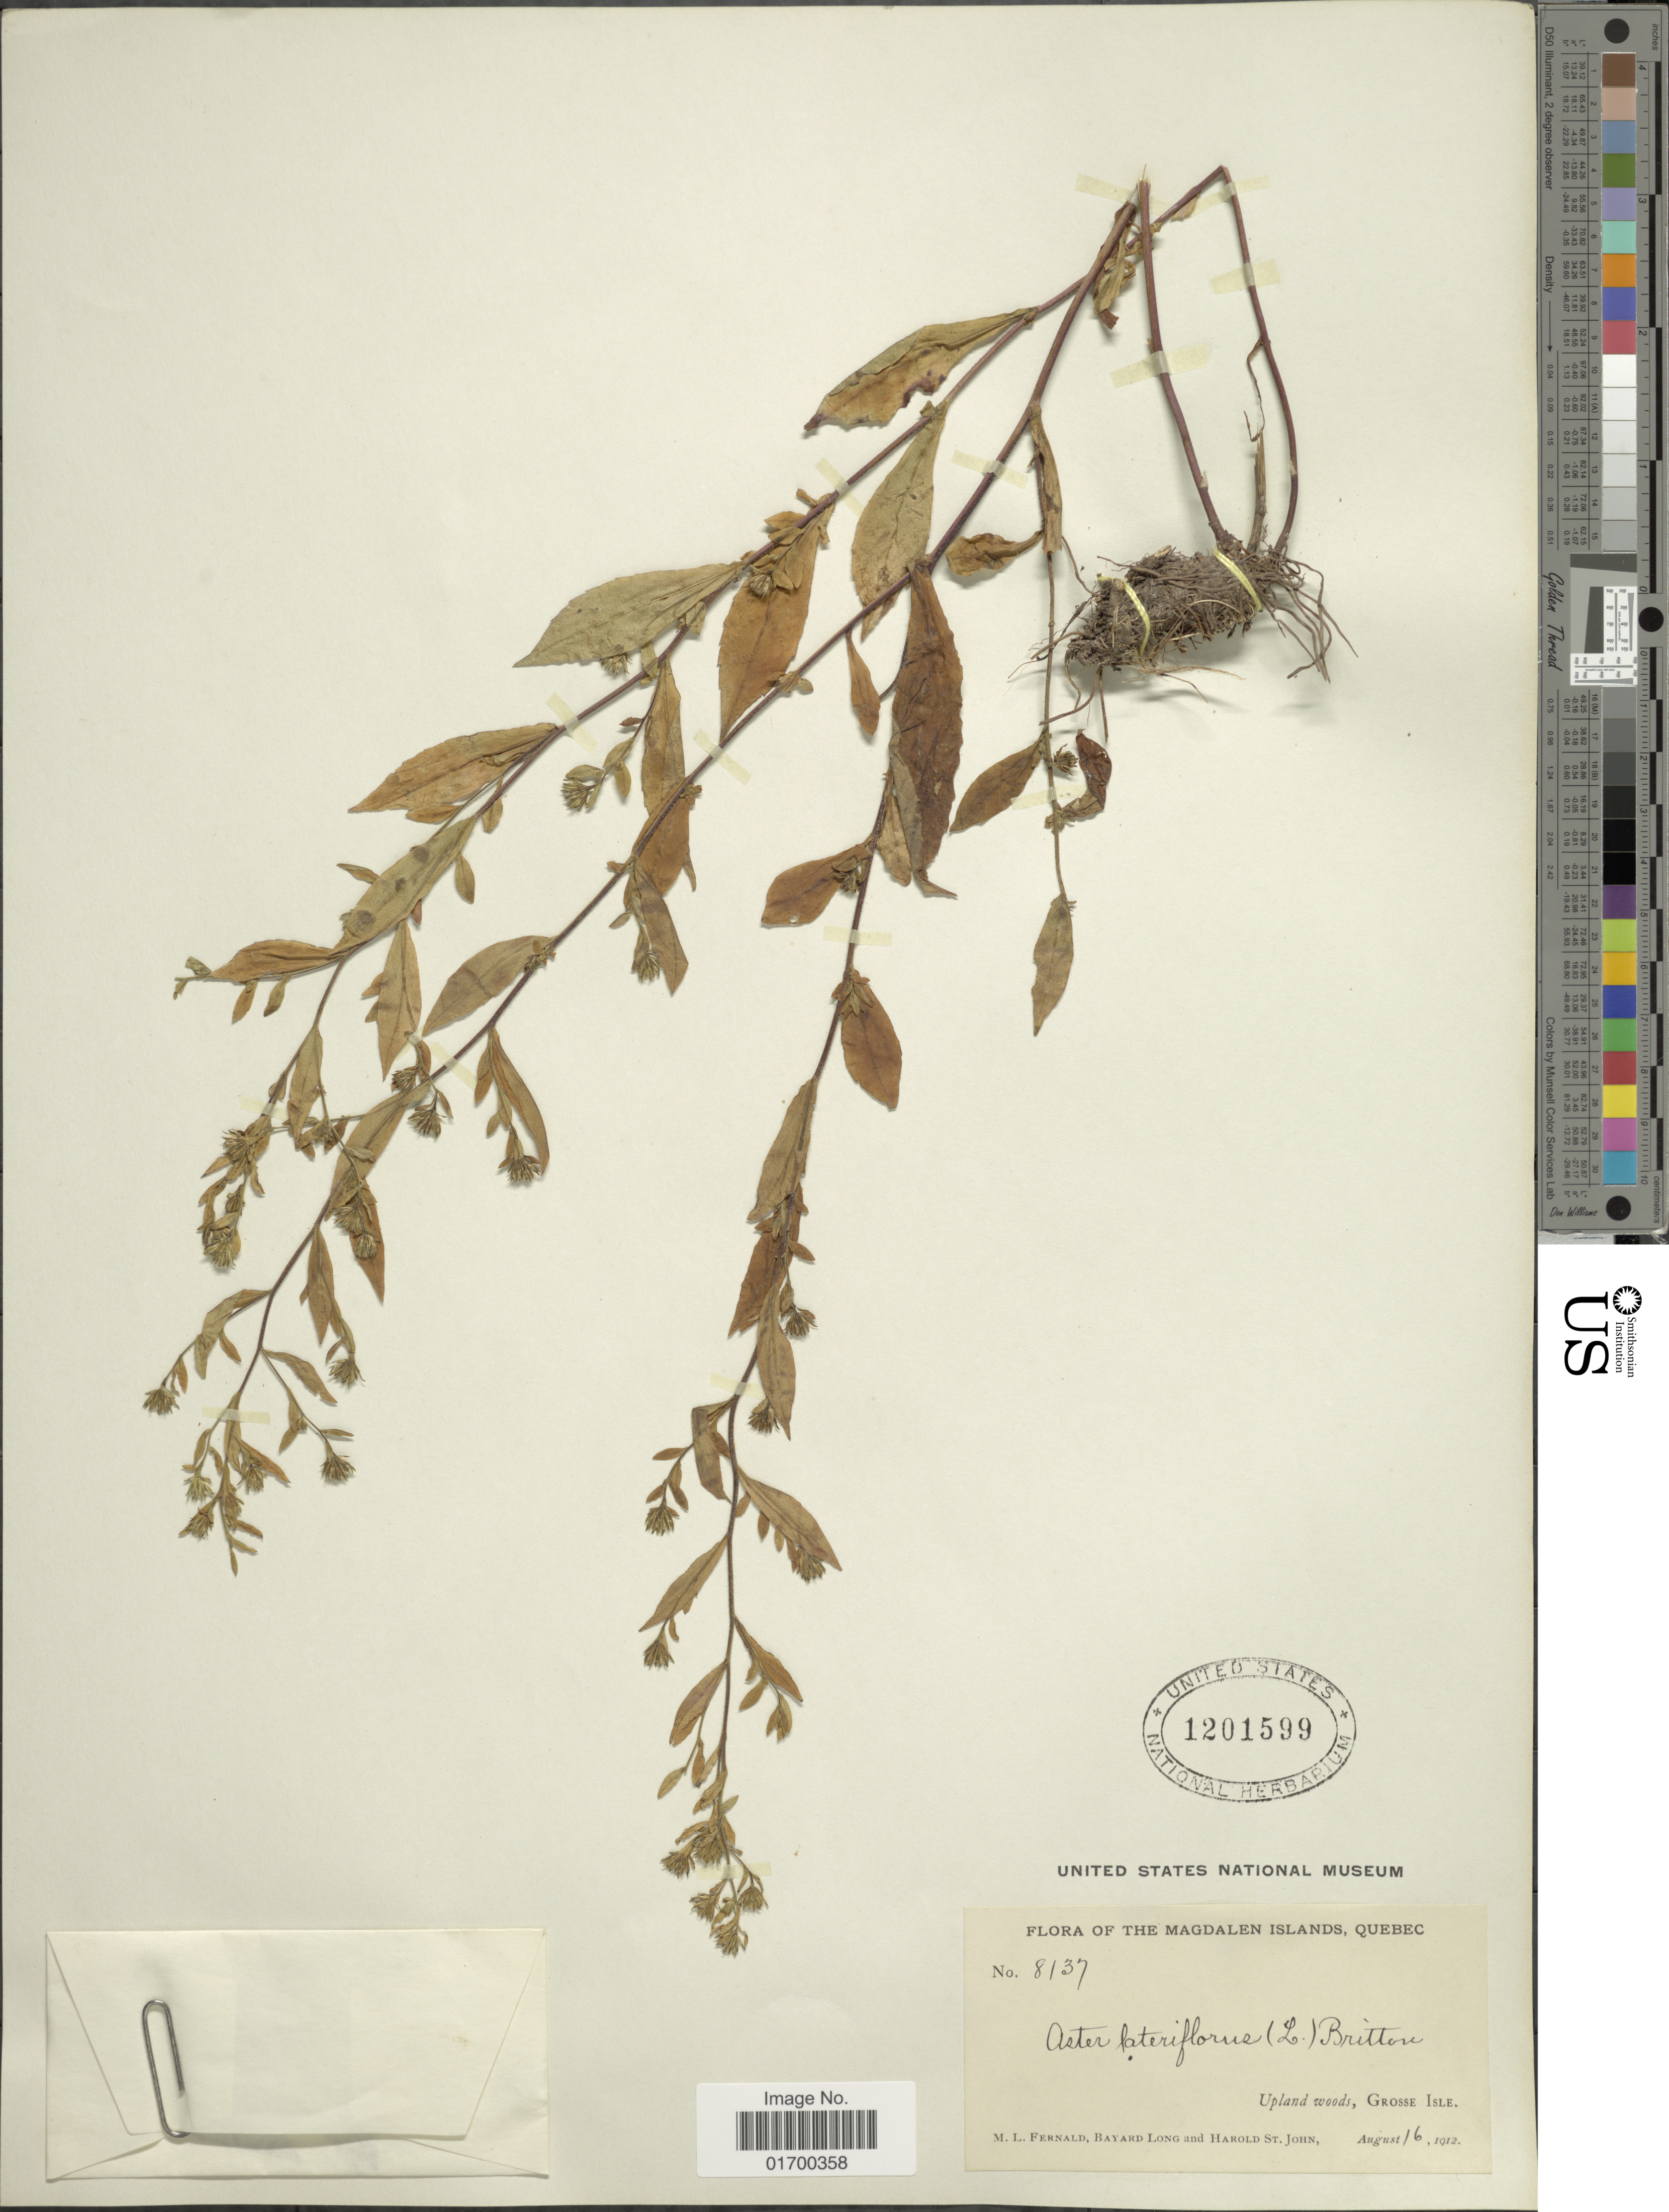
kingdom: Plantae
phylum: Tracheophyta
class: Magnoliopsida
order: Asterales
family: Asteraceae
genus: Symphyotrichum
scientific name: Symphyotrichum lateriflorum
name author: (L.) Á. Löve & D. Löve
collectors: M. L. Fernald, B. H. Long & H. St. John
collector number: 8137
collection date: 1912-08-16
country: Canada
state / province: Quebec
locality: The Magdalen Island, Upland woods, Grosse Isle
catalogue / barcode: US 1201599